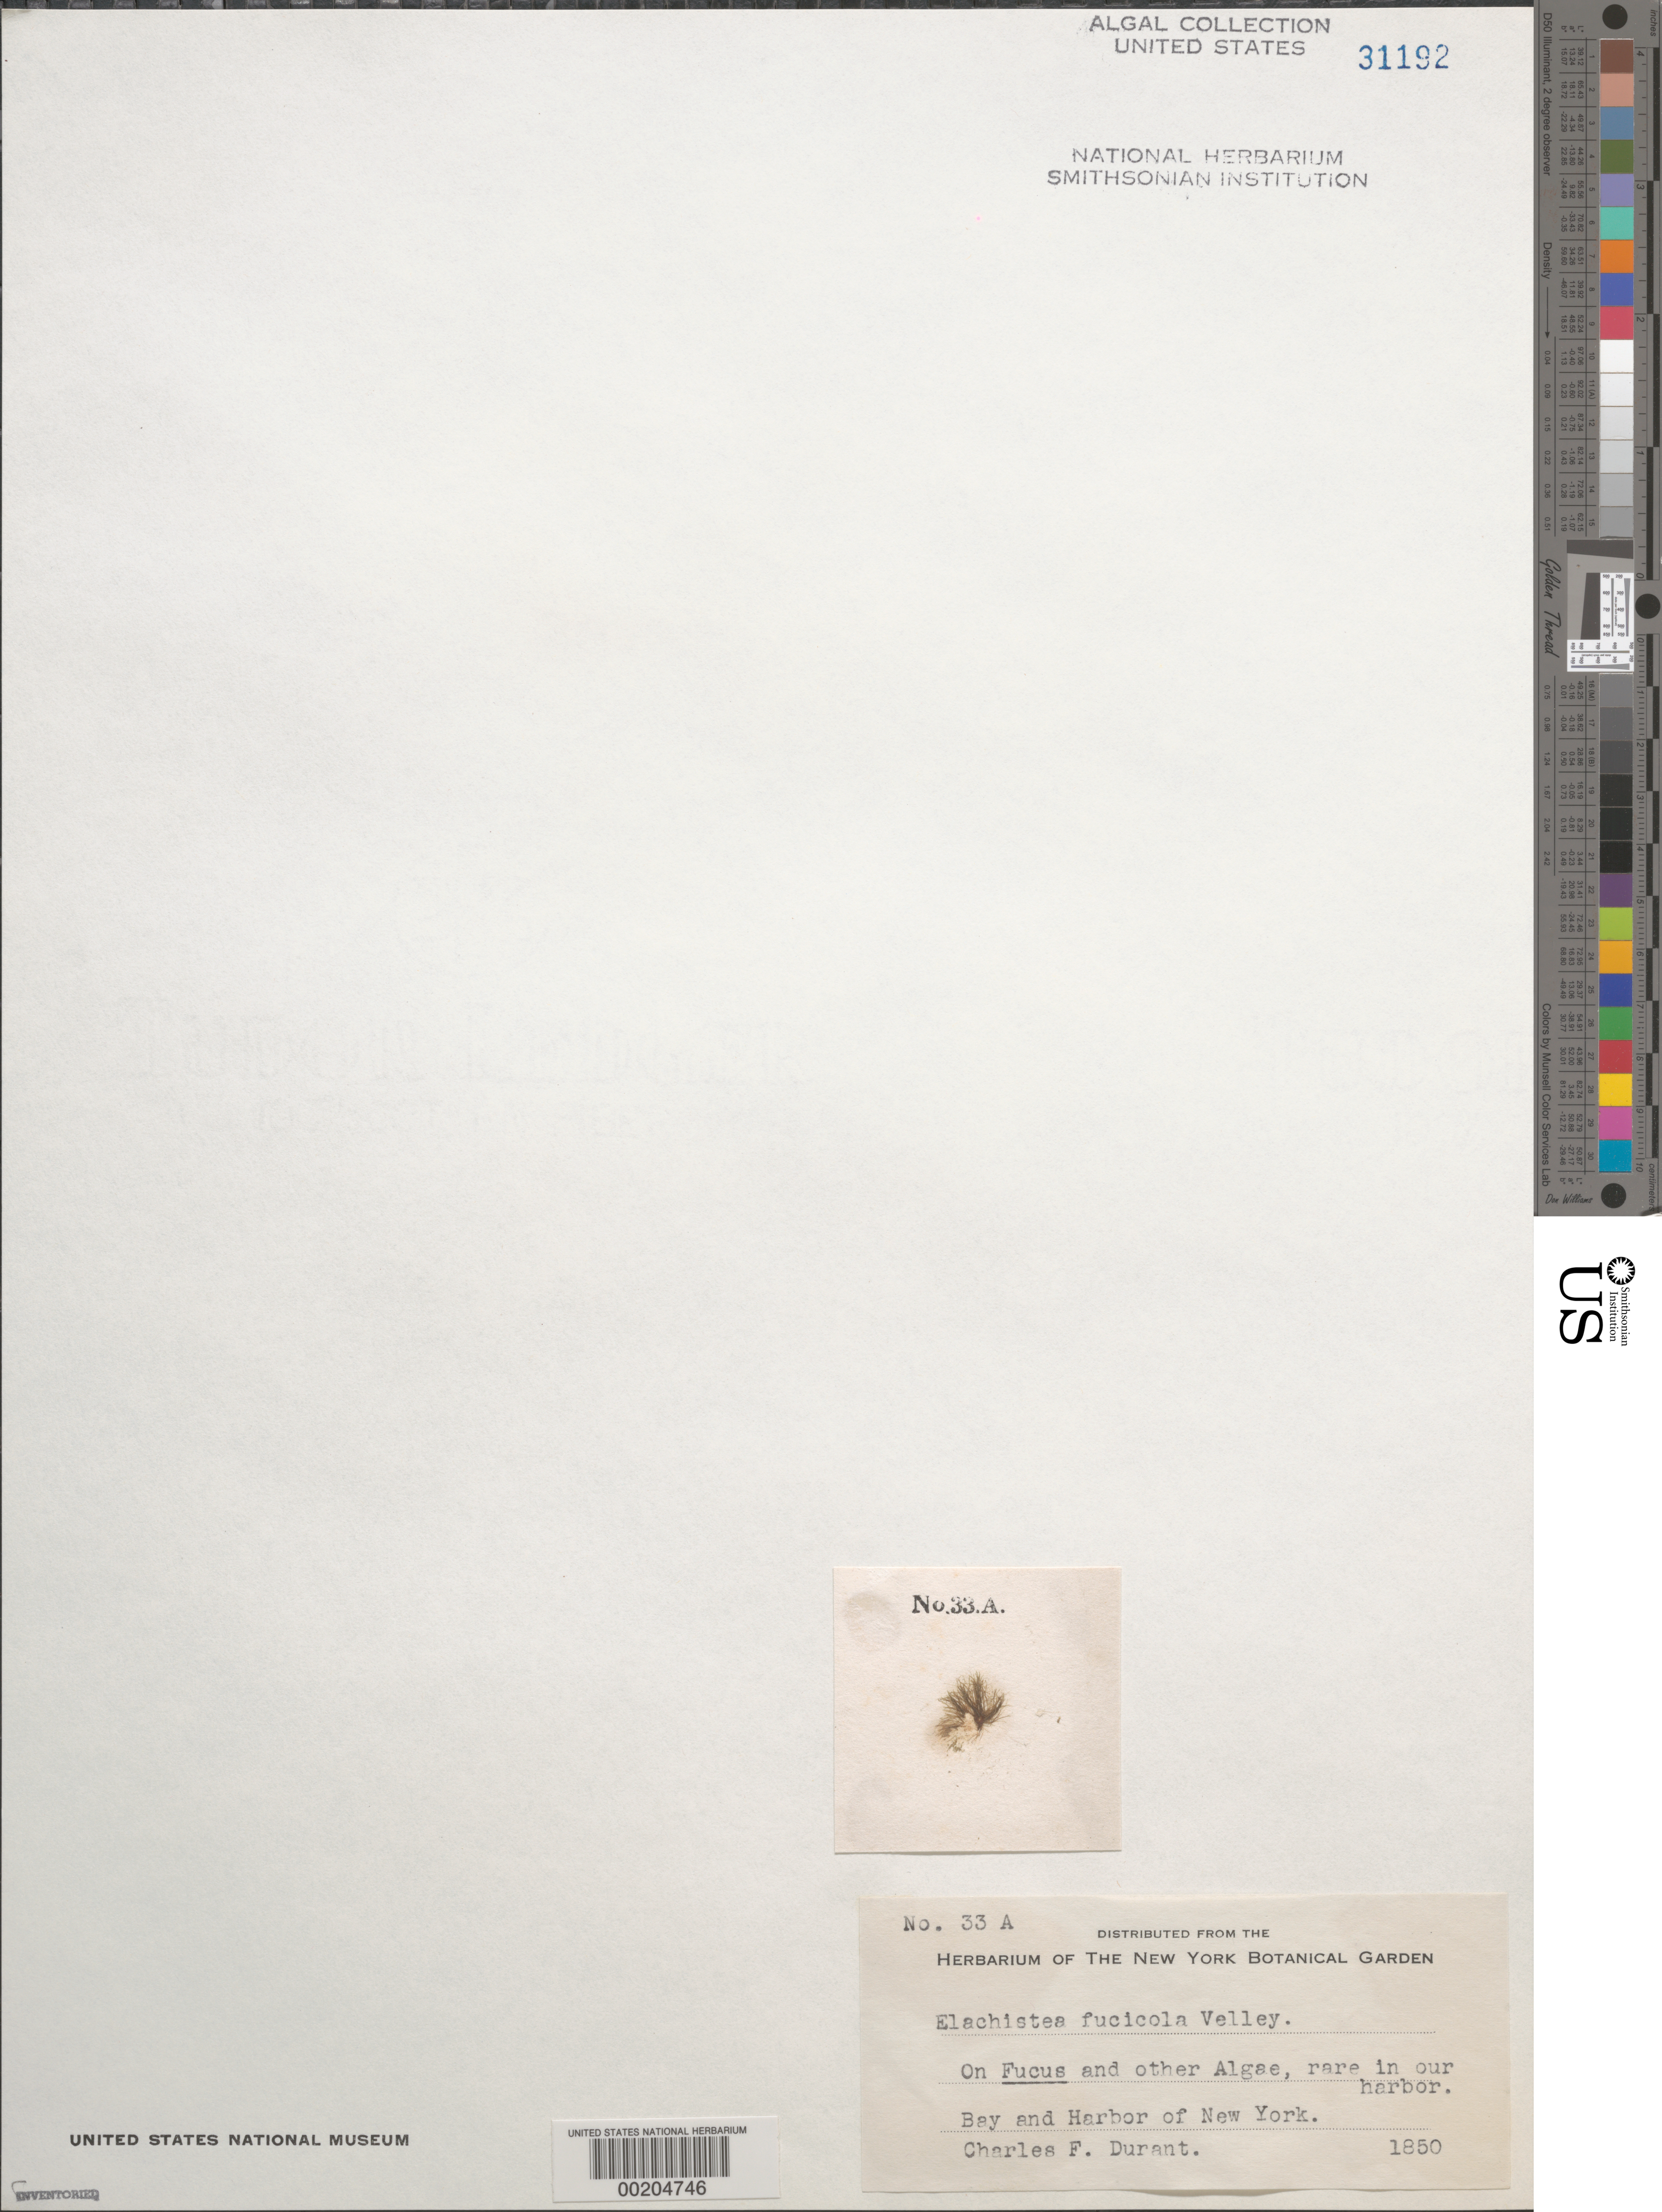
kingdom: Chromista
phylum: Ochrophyta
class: Phaeophyceae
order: Ectocarpales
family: Chordariaceae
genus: Elachista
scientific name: Elachista fucicola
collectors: C. Durant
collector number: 33a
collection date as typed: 1850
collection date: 1850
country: United States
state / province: New York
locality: New York Bay and New York Harbor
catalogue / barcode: US 31192